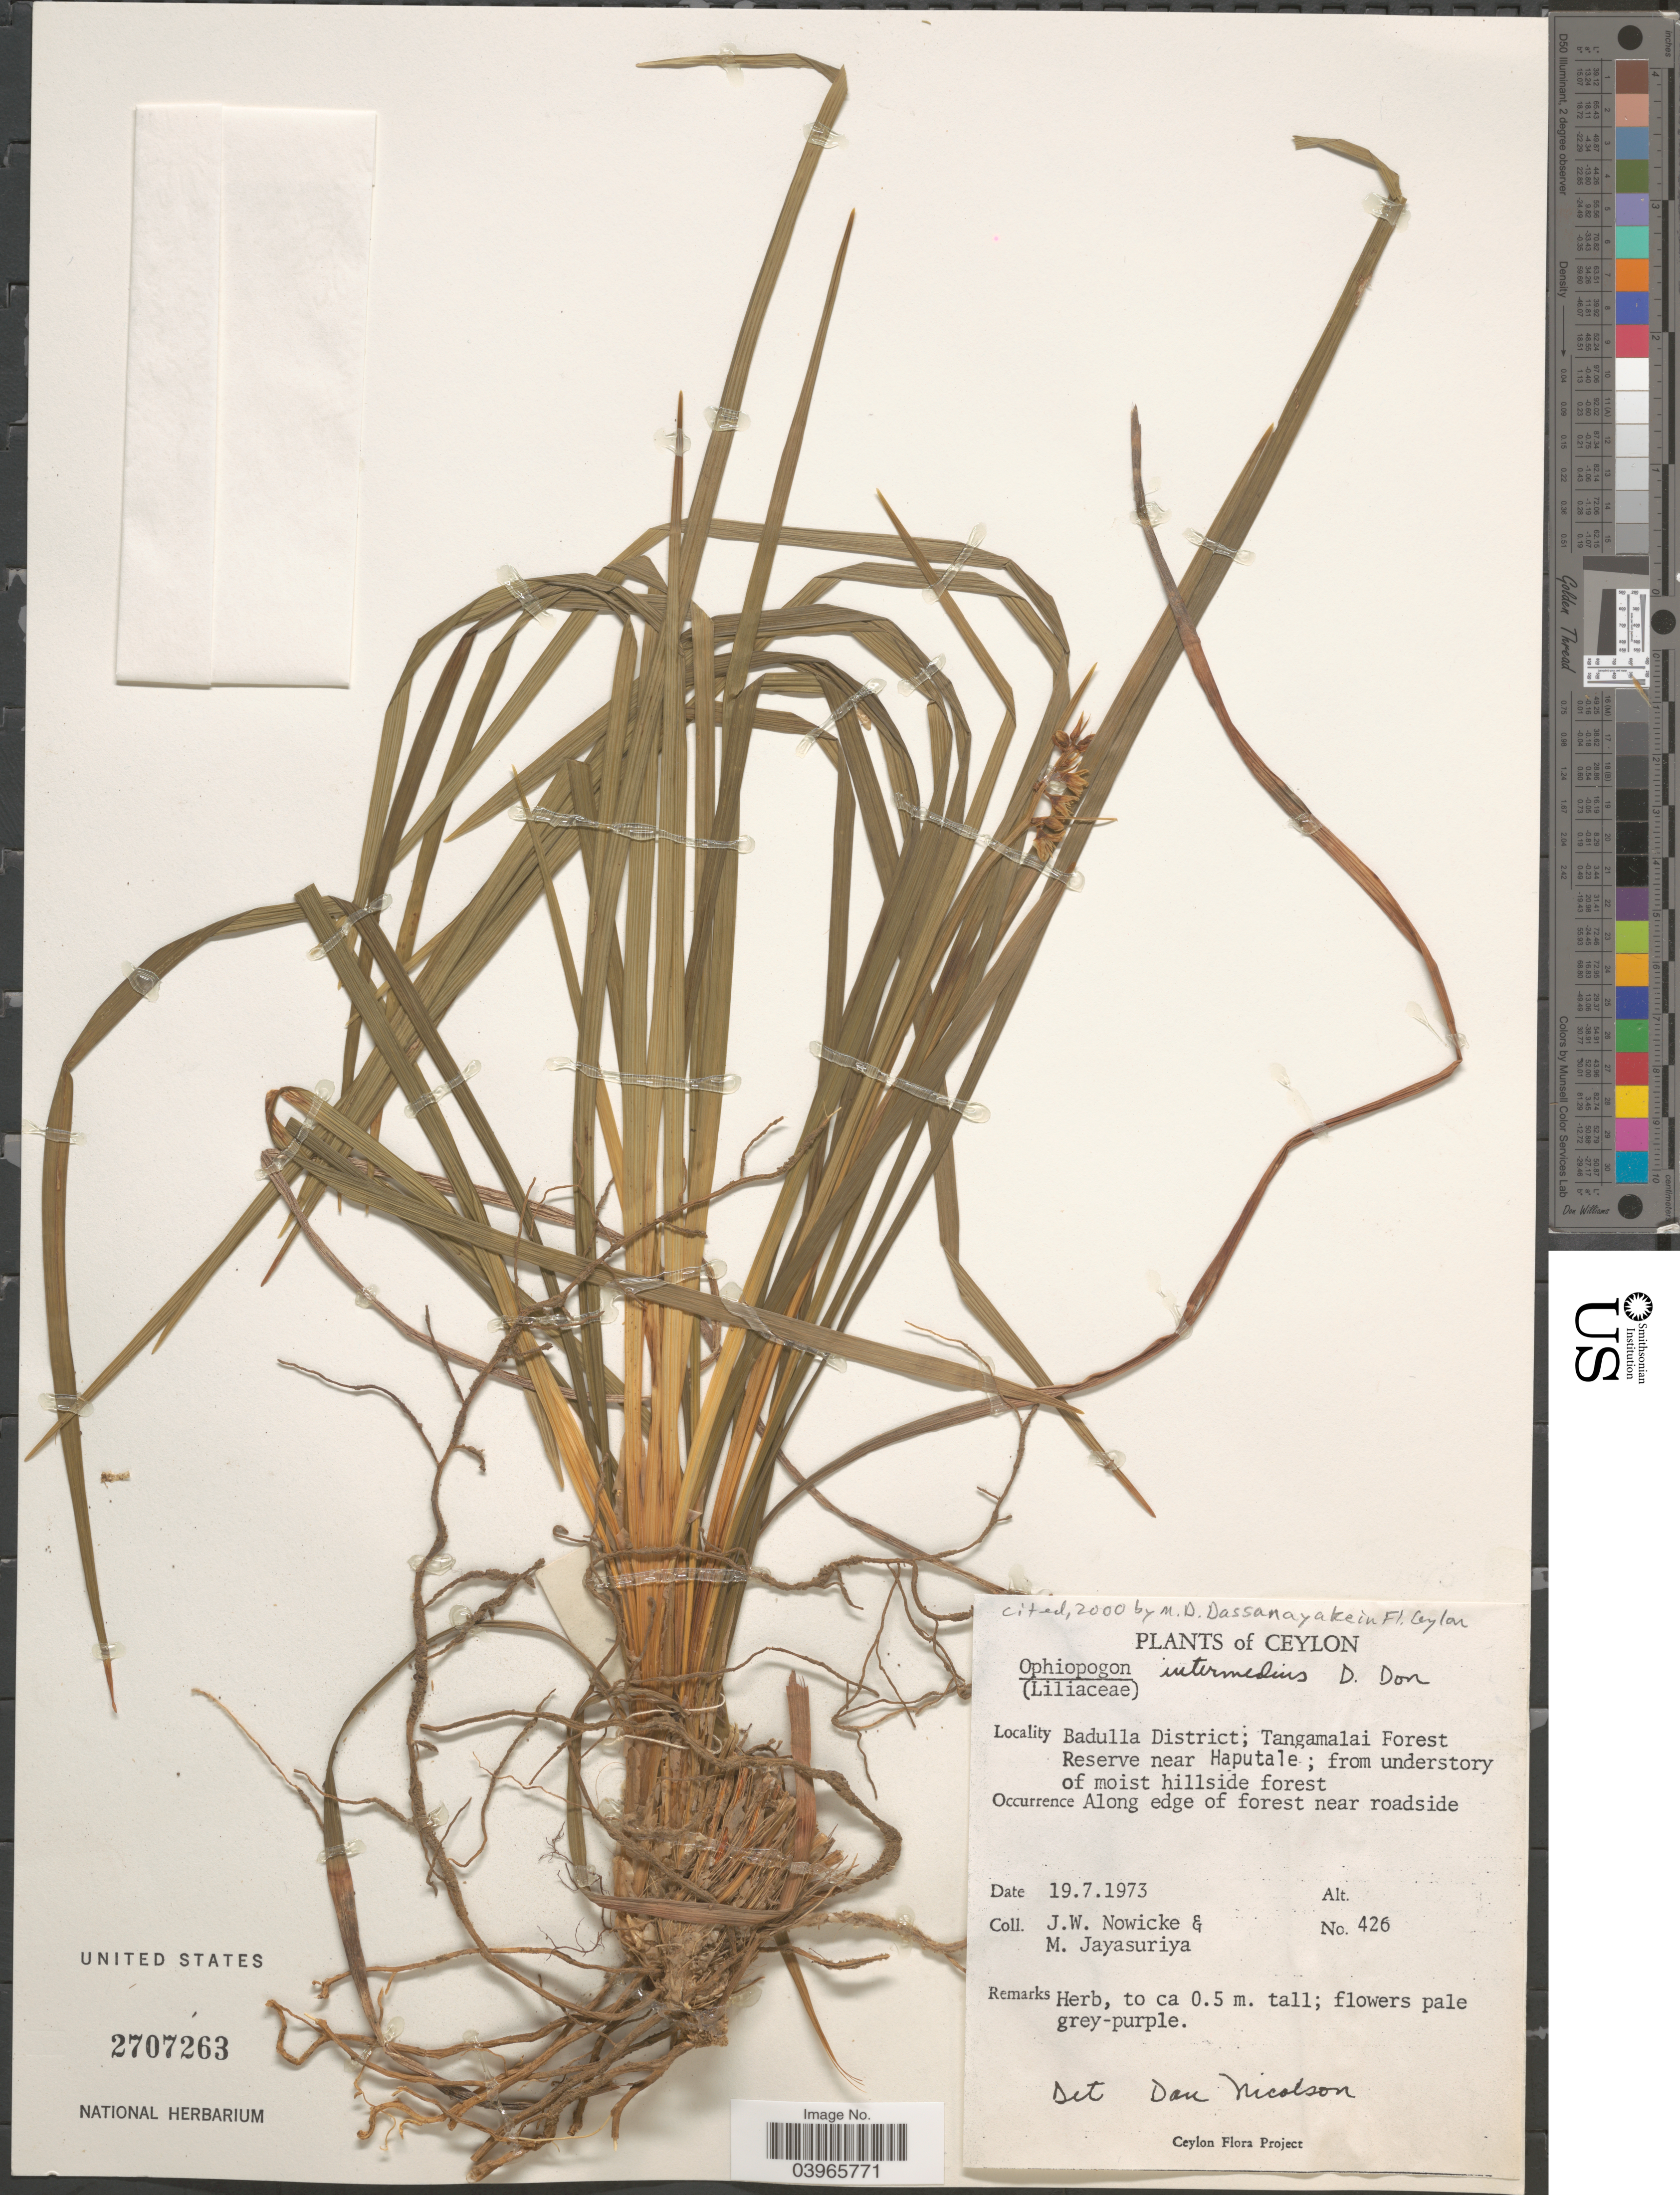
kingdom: Plantae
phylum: Tracheophyta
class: Liliopsida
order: Asparagales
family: Asparagaceae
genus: Ophiopogon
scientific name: Ophiopogon intermedius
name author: D. Don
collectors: J. W. Nowicke & M. Jayasuriya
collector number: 426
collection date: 1973-07-19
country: Sri Lanka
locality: Ceylon. Badulla District; Tangamalai Forest Reserve near Haputale; from understory of moist hillside forest.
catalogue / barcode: US 2707263